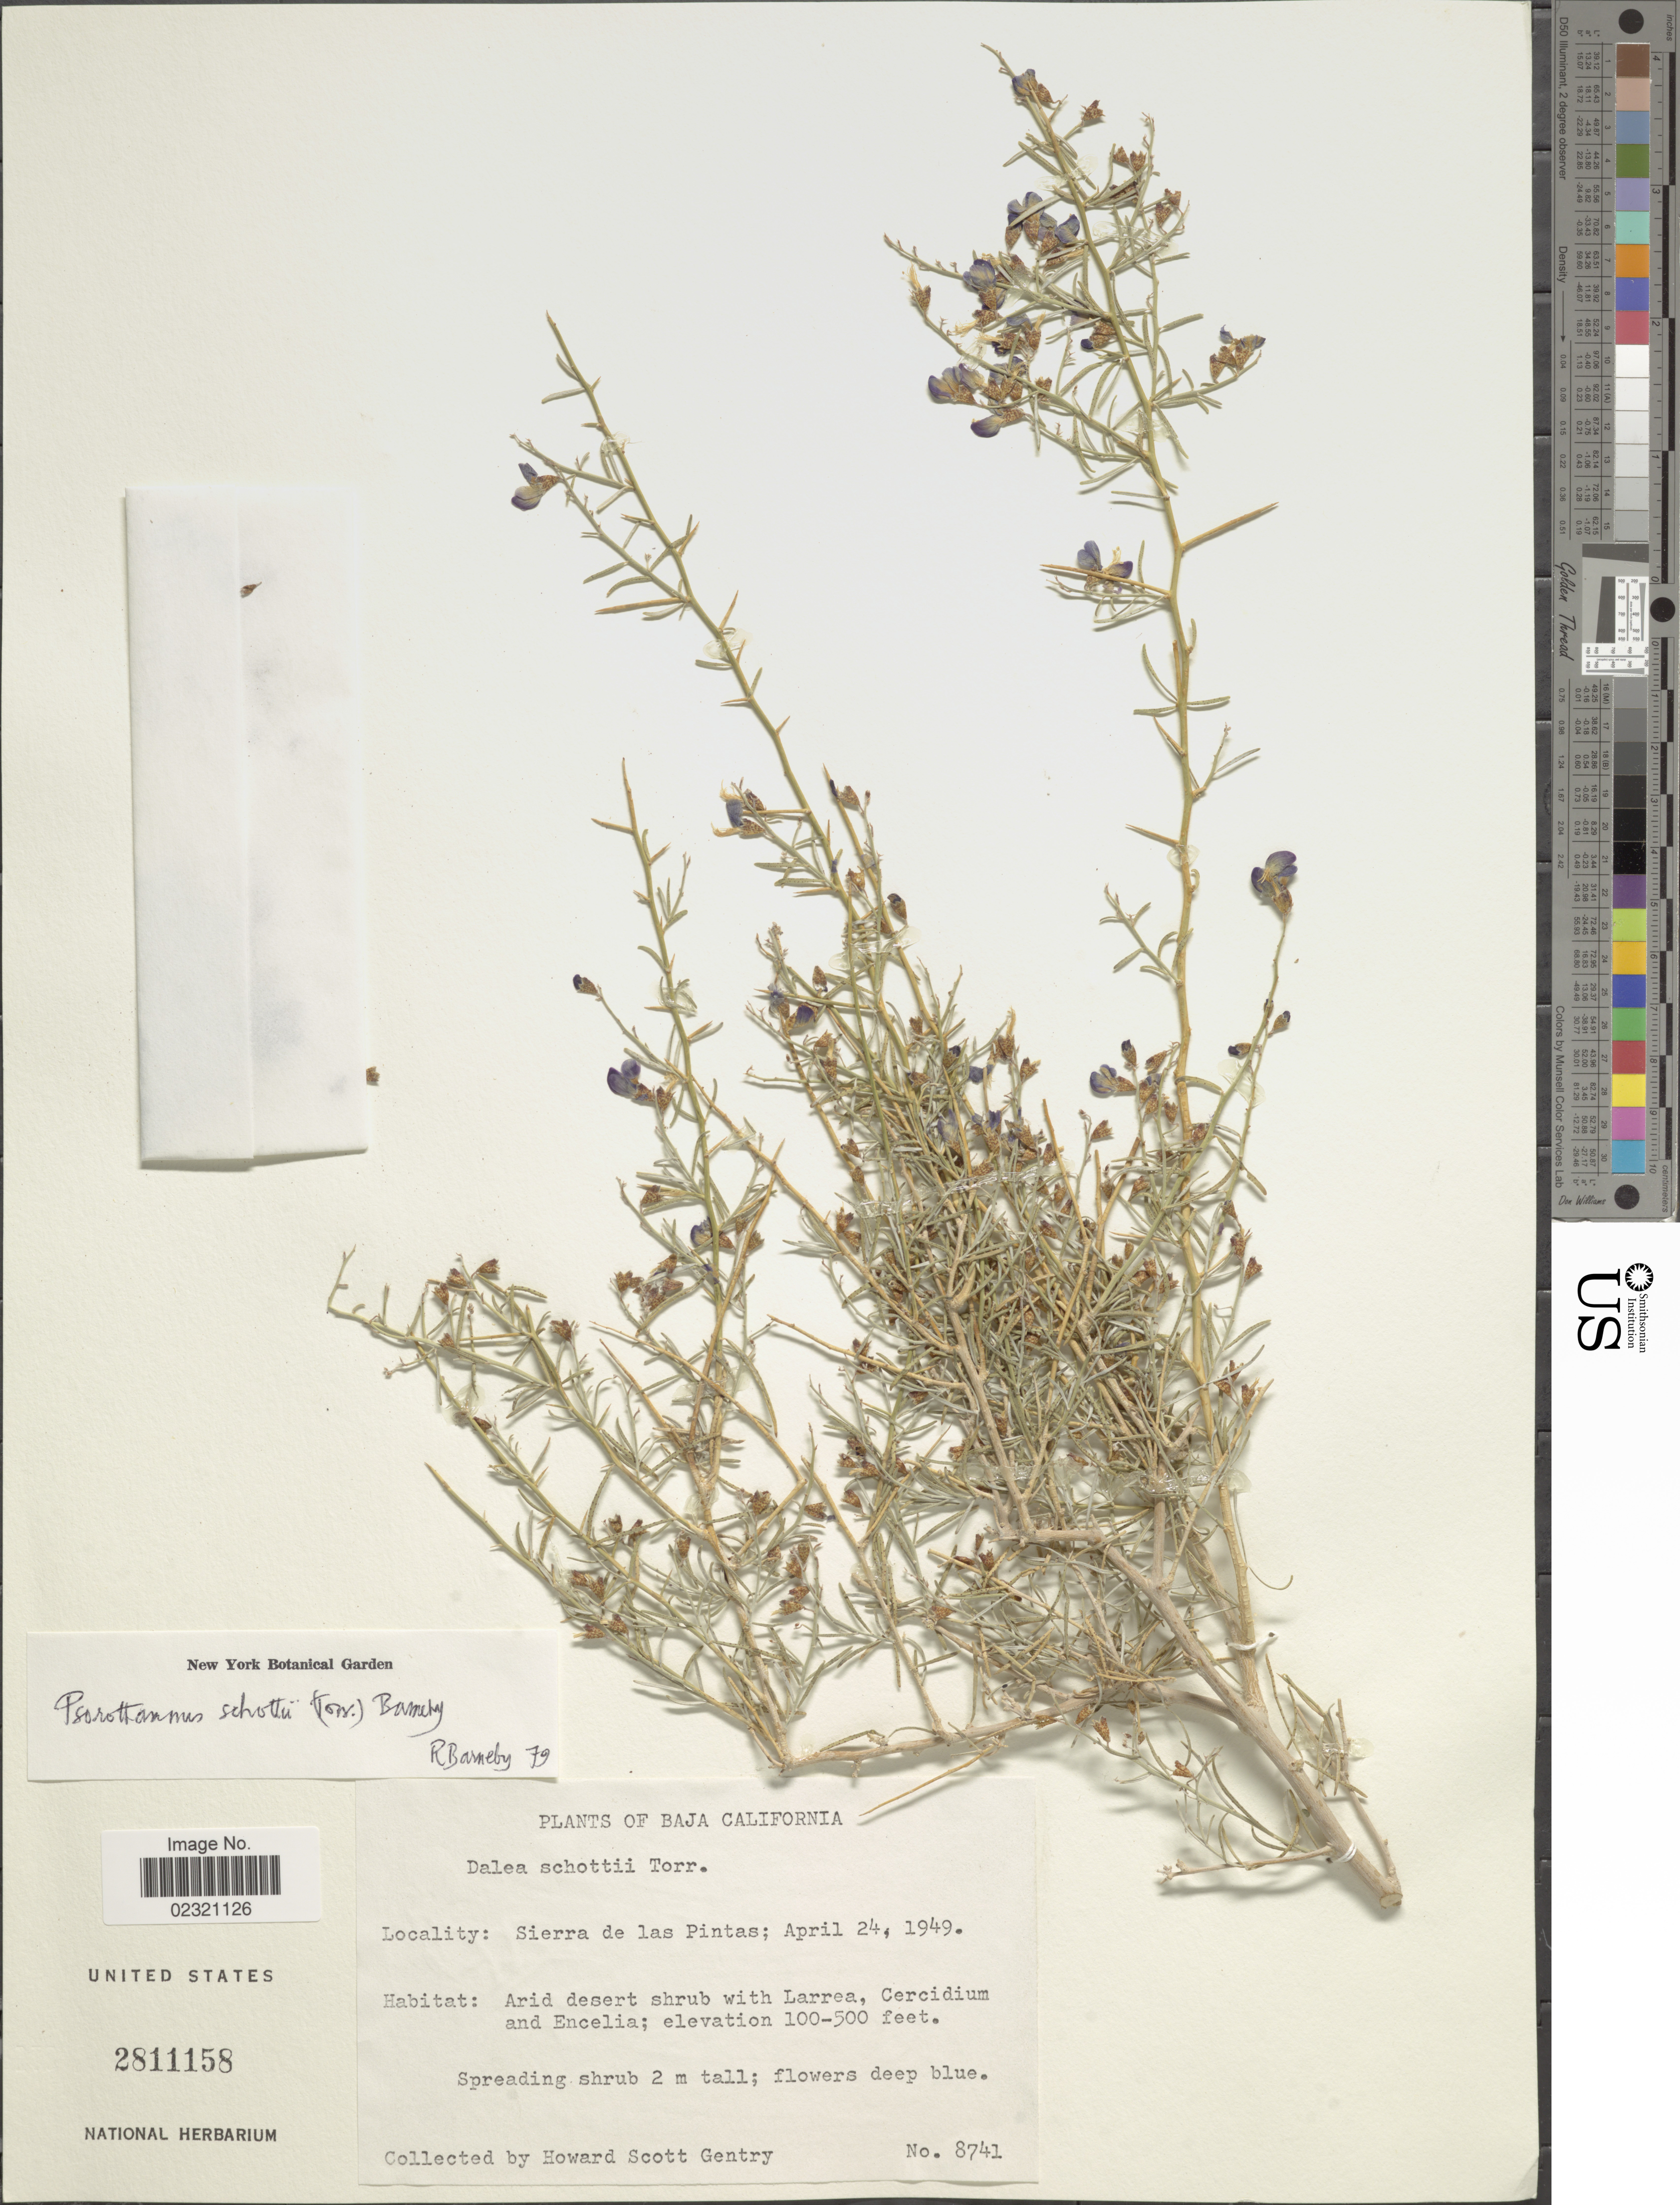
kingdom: Plantae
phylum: Tracheophyta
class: Magnoliopsida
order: Fabales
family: Fabaceae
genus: Psorothamnus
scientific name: Psorothamnus schottii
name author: (Torr.) Barneby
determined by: Barneby, Rupert C., (NY)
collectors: H. S. Gentry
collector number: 8741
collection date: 1949-04-24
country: Mexico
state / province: Baja California Norte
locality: Sierra de las Pintas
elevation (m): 30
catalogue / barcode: US 2811158